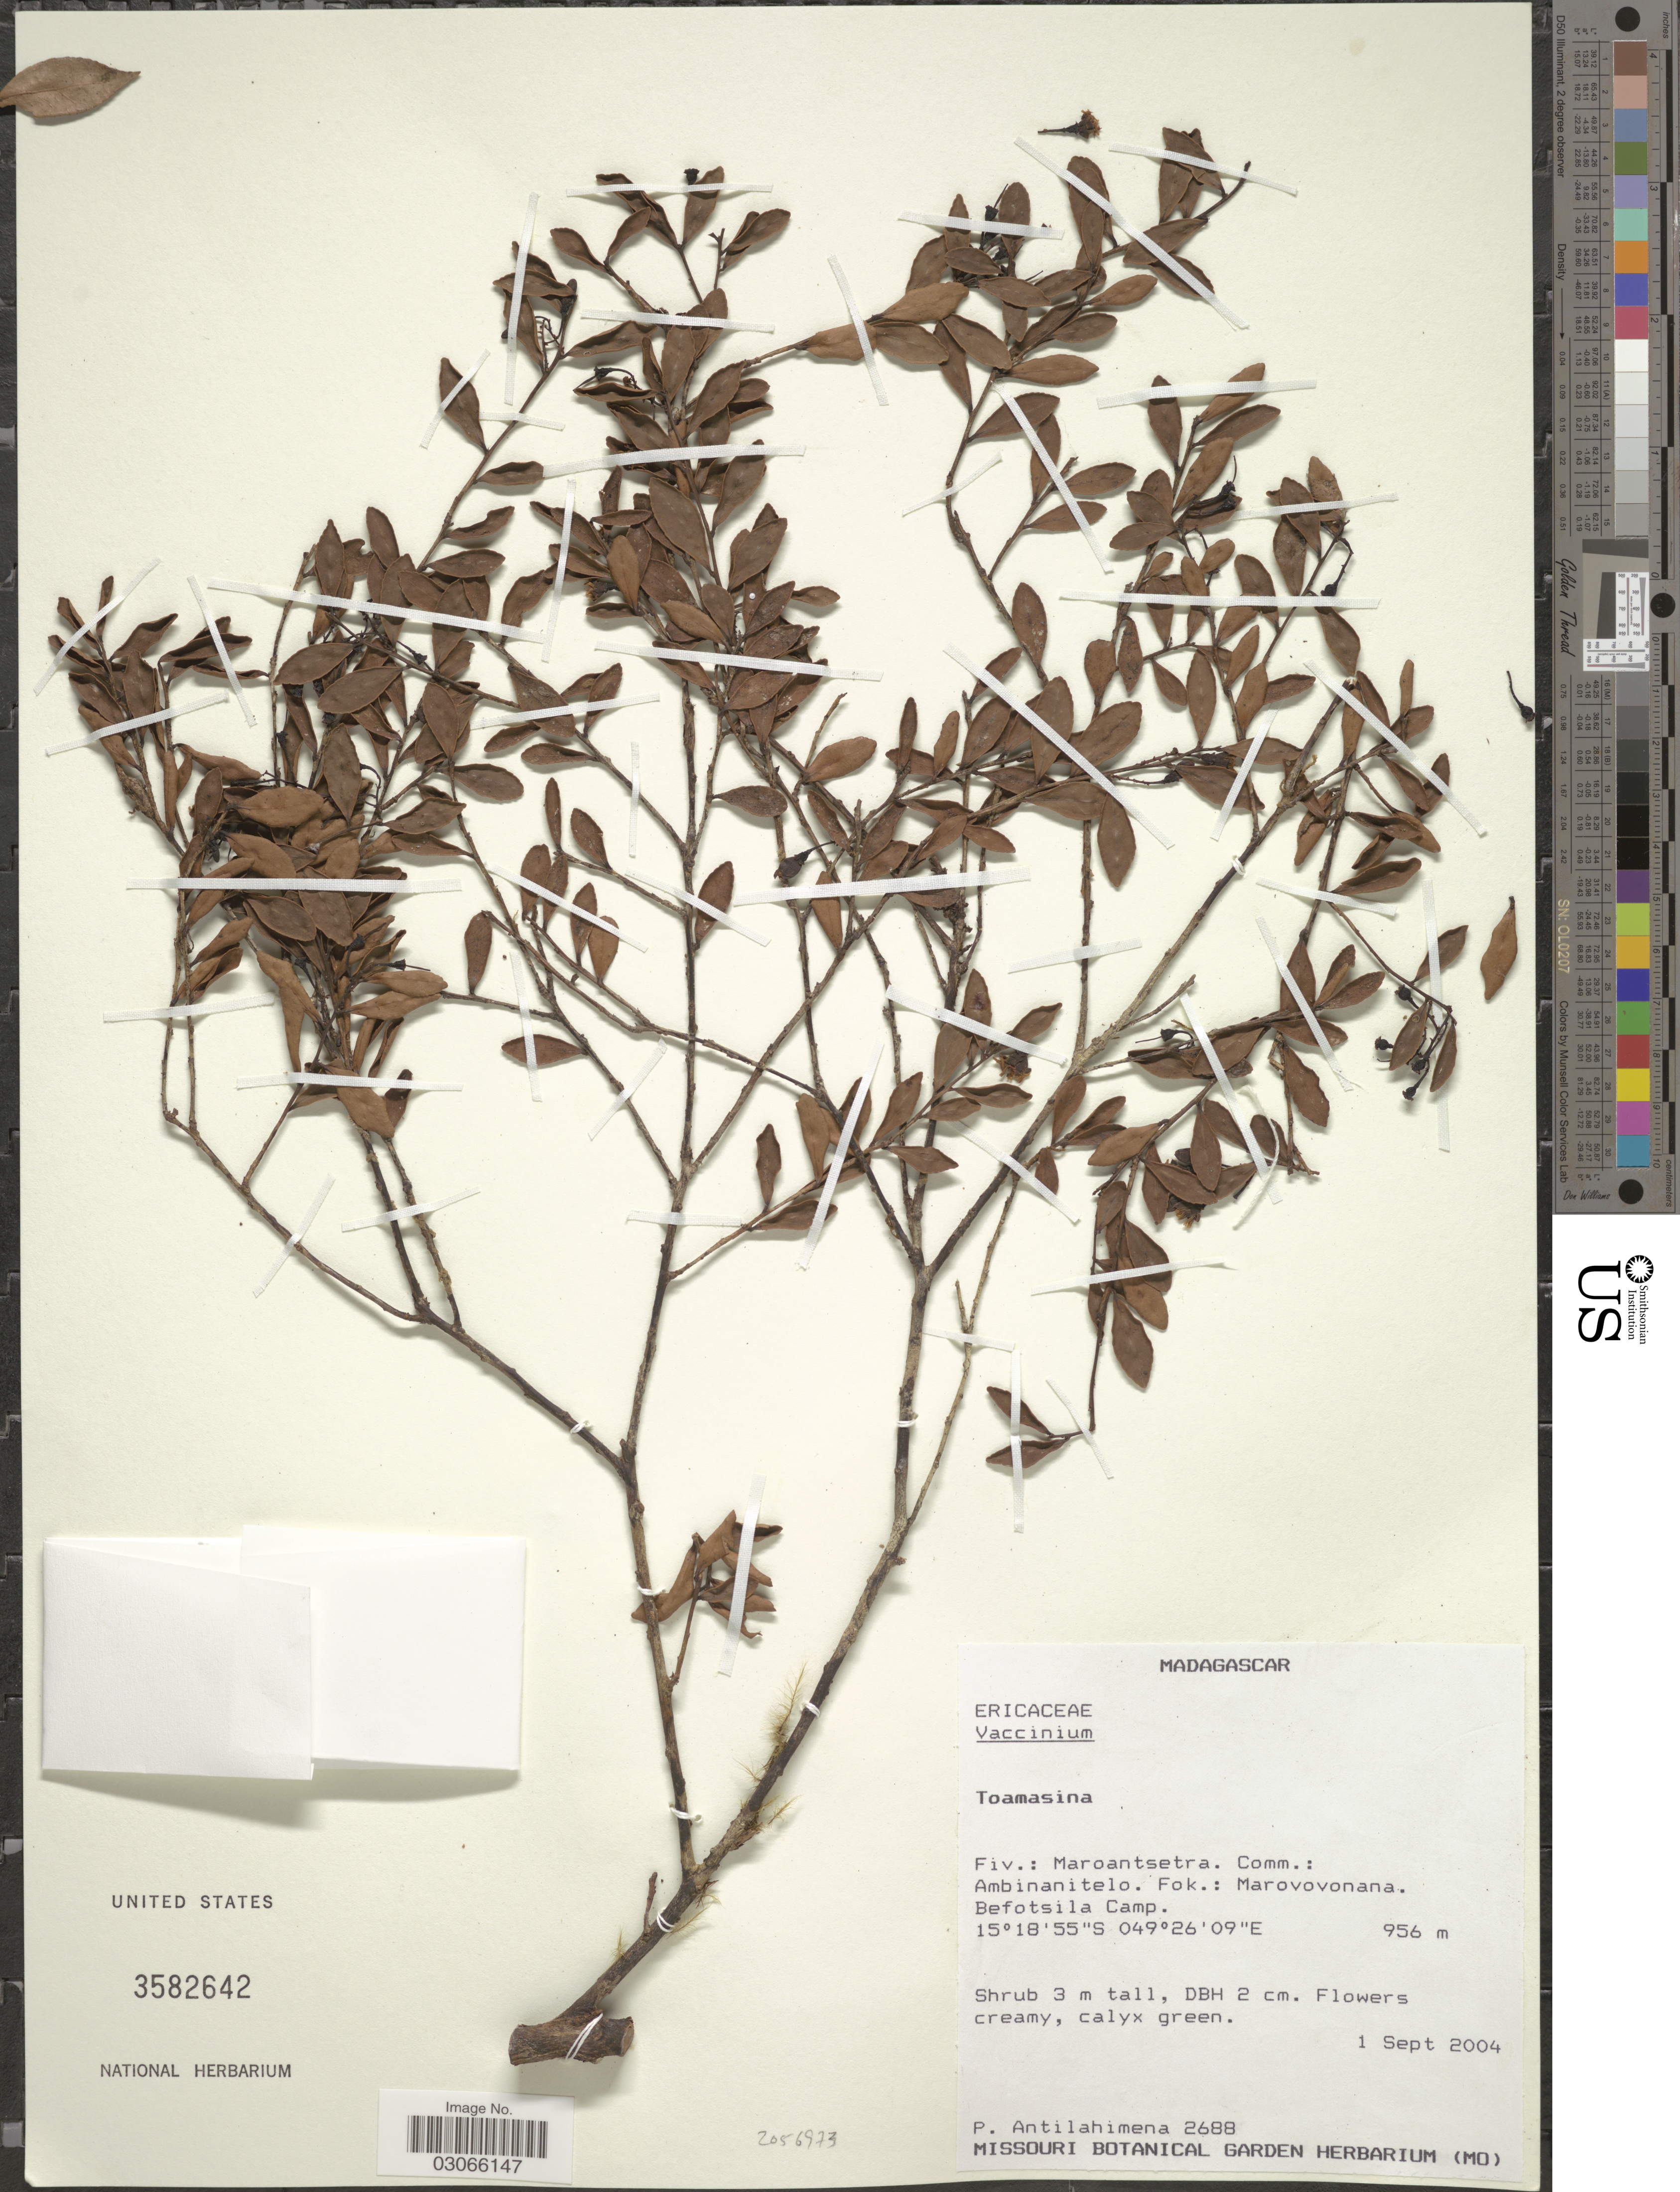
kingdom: Plantae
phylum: Tracheophyta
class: Magnoliopsida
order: Ericales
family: Ericaceae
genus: Vaccinium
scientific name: Vaccinium sp.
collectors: P. Antilahimena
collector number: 2688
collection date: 2004-09-01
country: Madagascar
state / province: Analanjirofo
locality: Fiv.: Maroantsetra. Comm.: Ambinanitelo. Fok.: Marovovonana. Befotsila Camp.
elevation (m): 956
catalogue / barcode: US 3582642